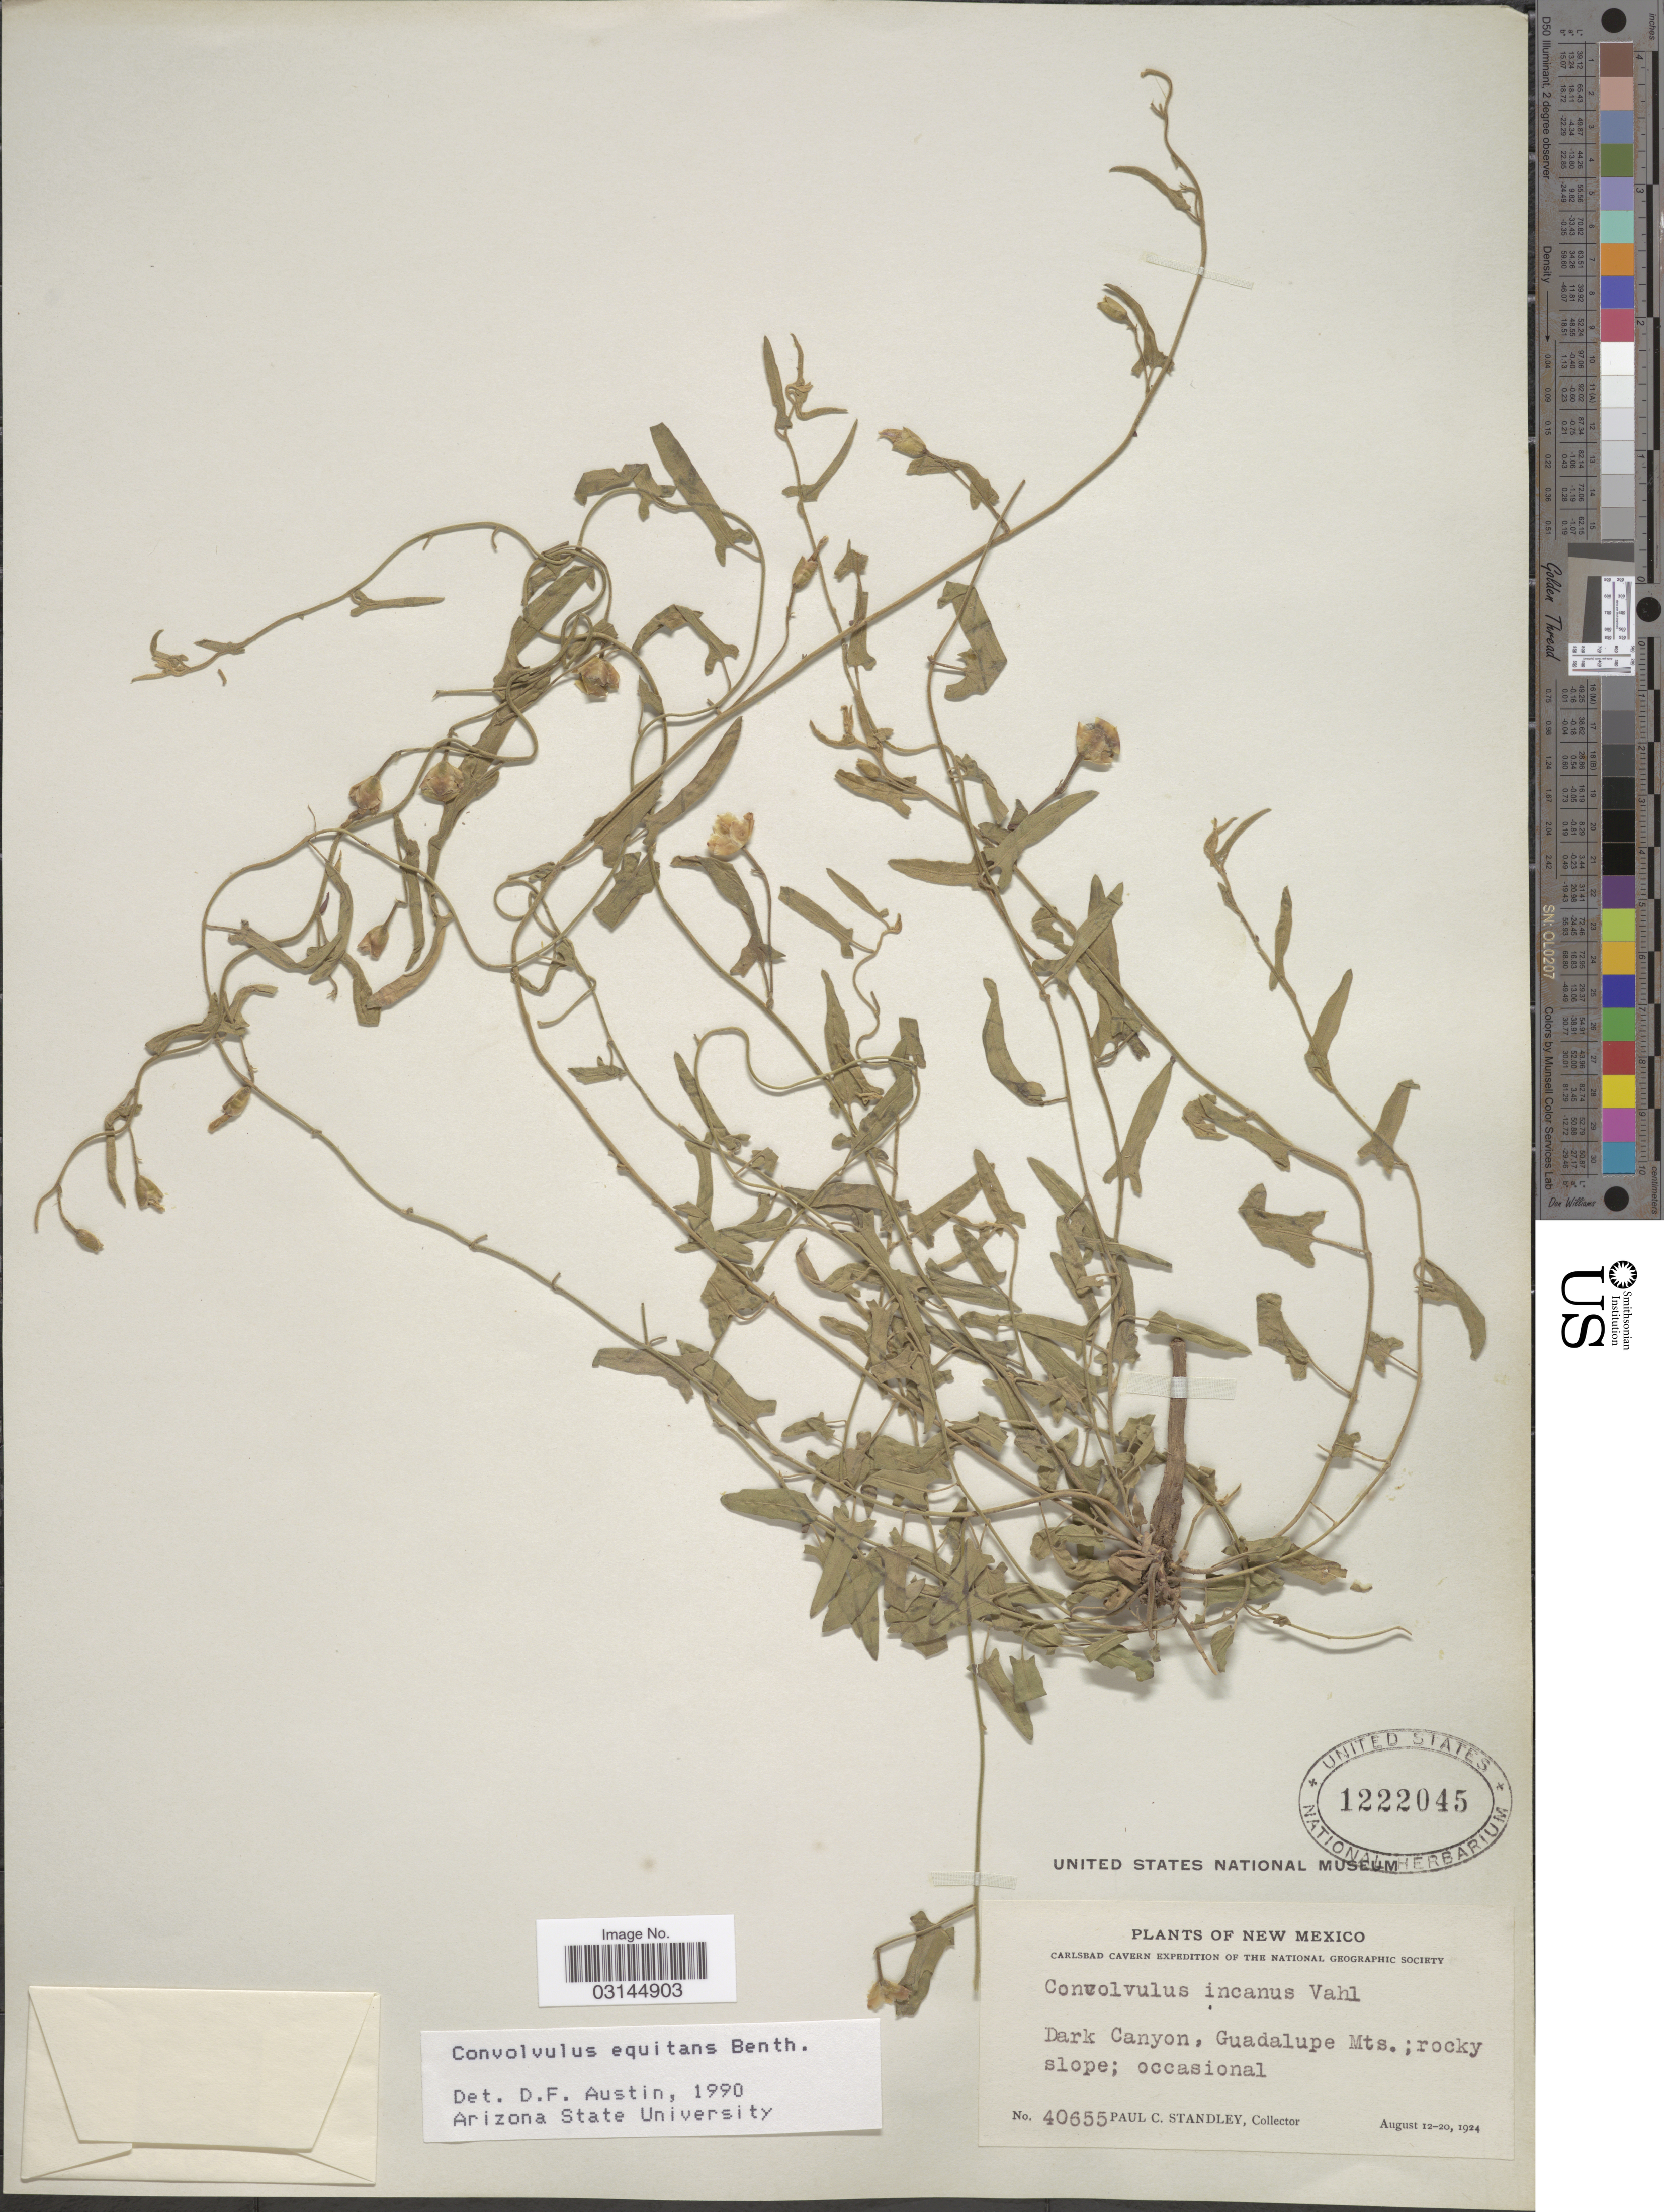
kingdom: Plantae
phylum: Tracheophyta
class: Magnoliopsida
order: Solanales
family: Convolvulaceae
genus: Convolvulus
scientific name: Convolvulus equitans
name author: Benth.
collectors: P. C. Standley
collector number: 40655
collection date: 1924-08-12/1924-08-20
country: United States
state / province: New Mexico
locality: Dark Canyon, Guadalupe Mts.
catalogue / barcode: US 1222045